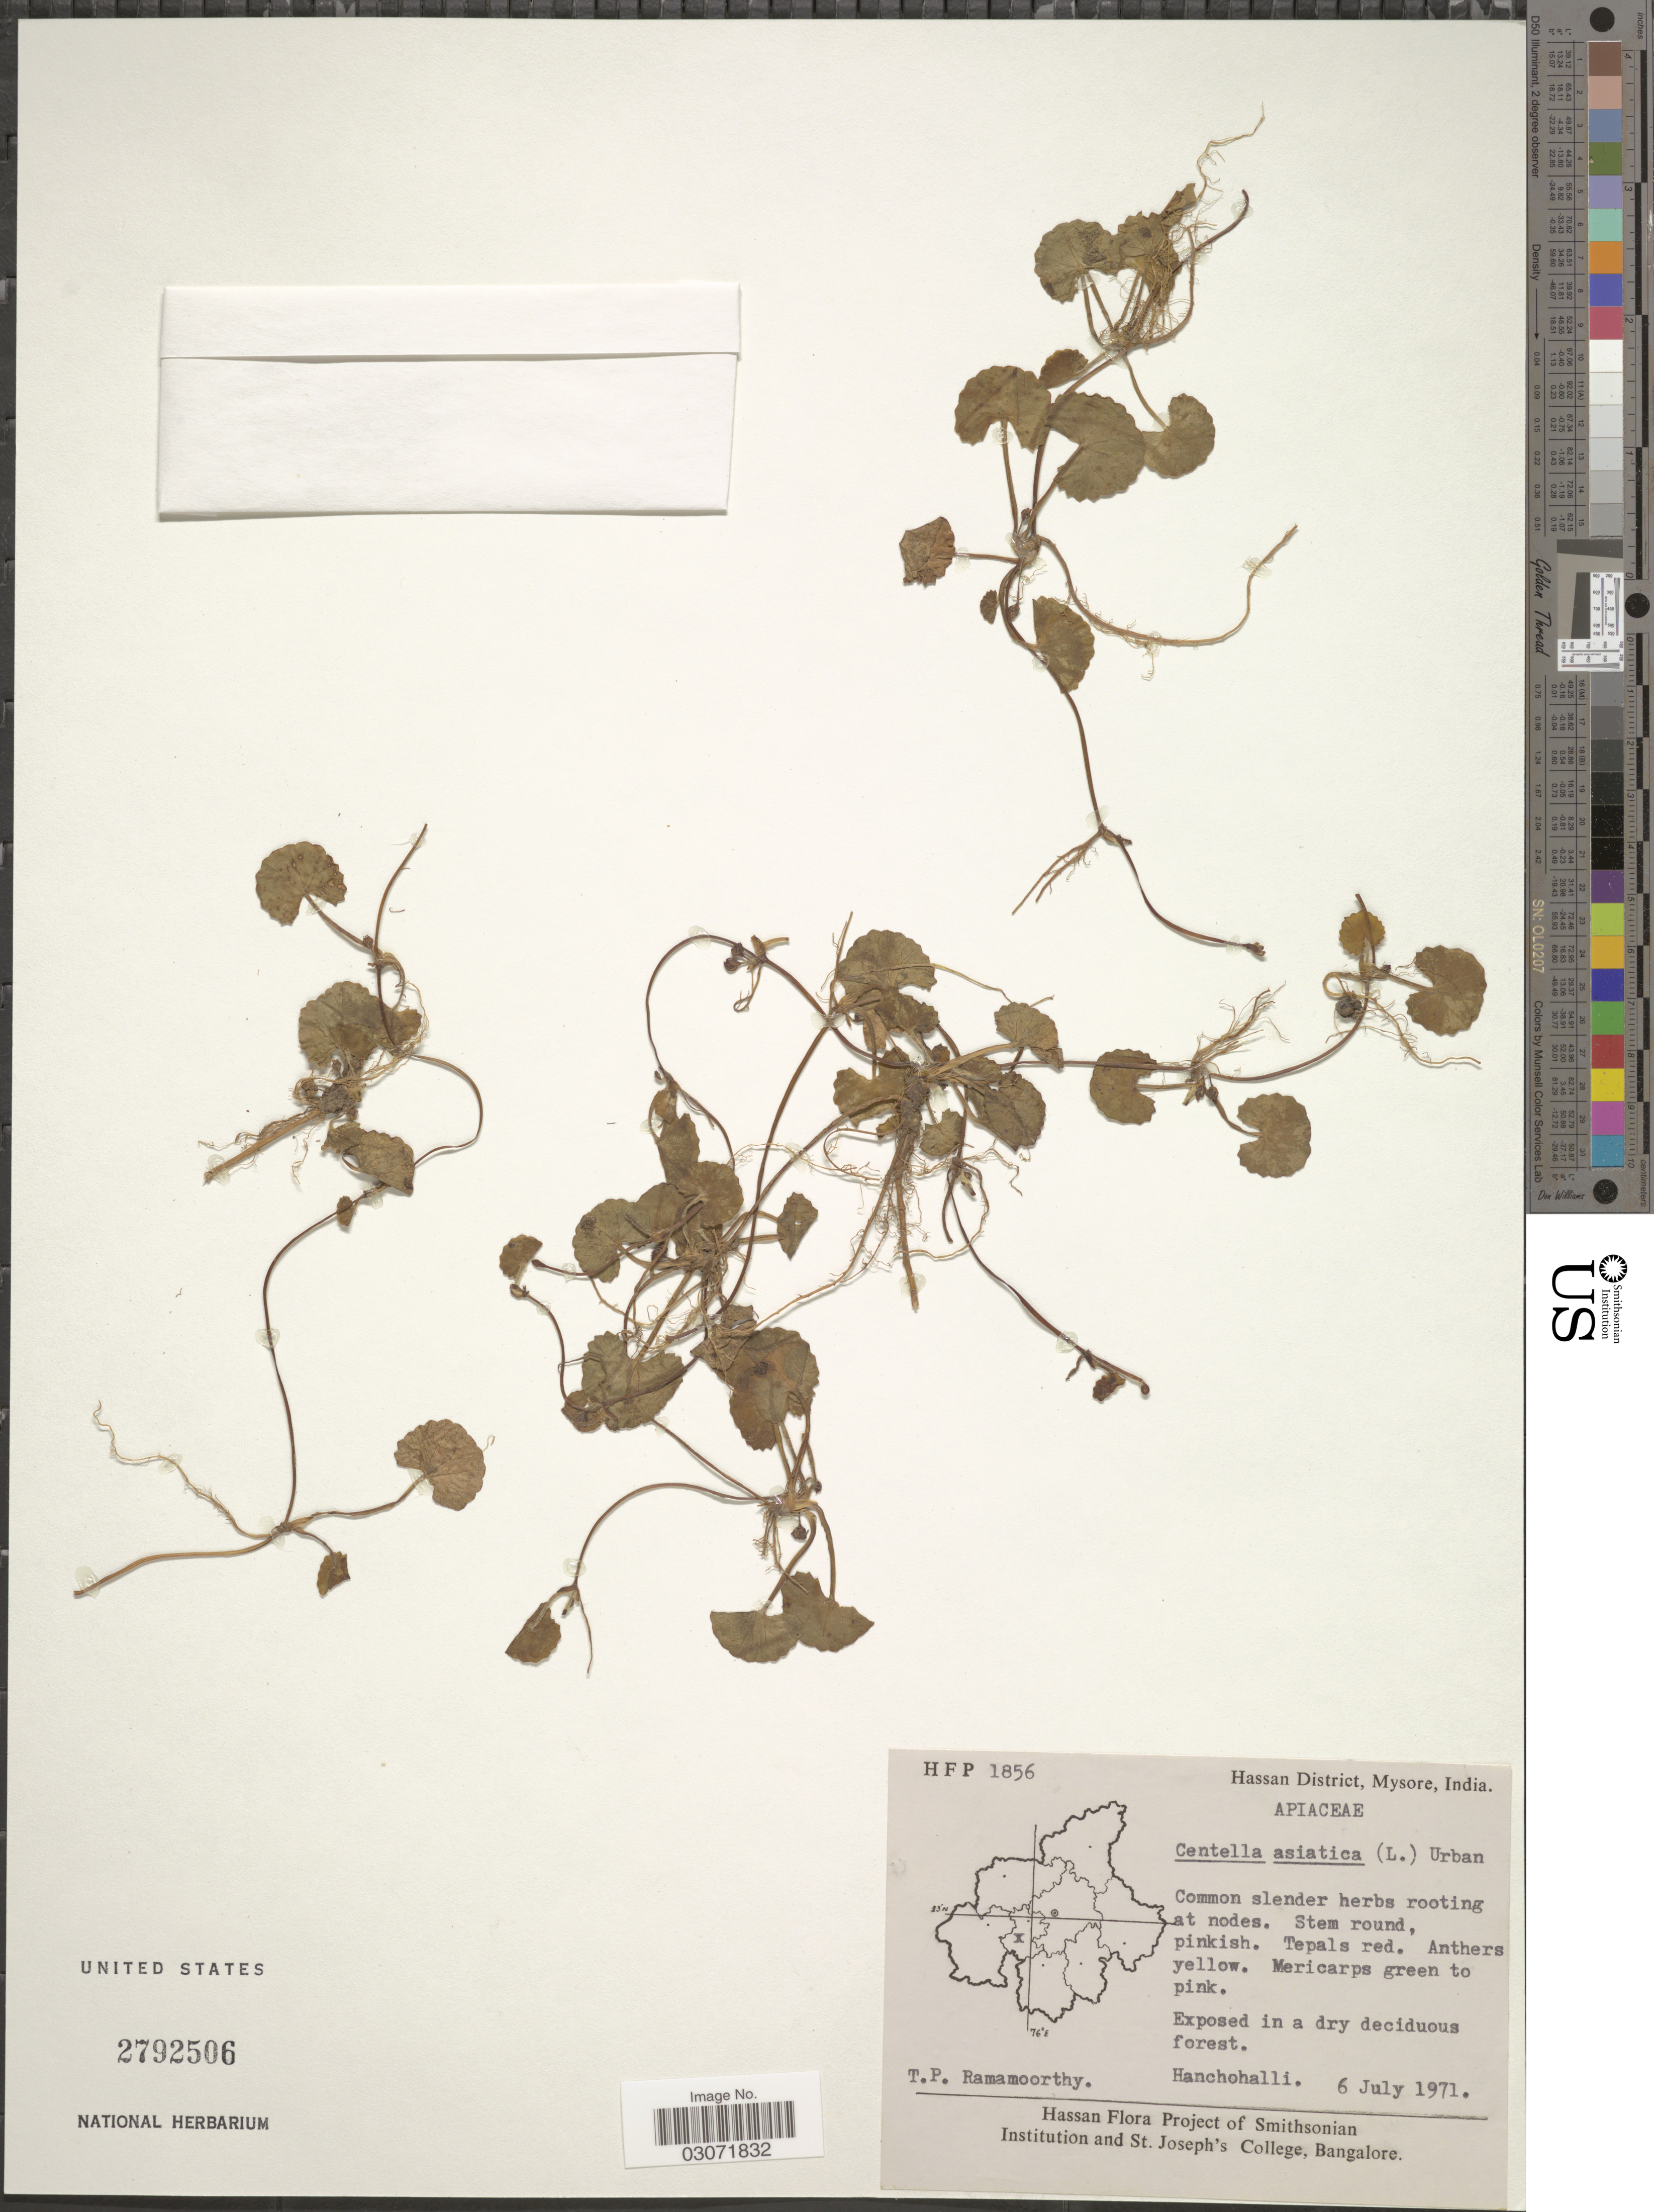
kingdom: Plantae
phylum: Tracheophyta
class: Magnoliopsida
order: Apiales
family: Apiaceae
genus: Centella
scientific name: Centella asiatica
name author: (L.) Urb.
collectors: T. P. Ramamoorthy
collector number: H F P 1856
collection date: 1971-07-06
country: India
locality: Hassan District, Mysore. Hanchochalli.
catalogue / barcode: US 2792506